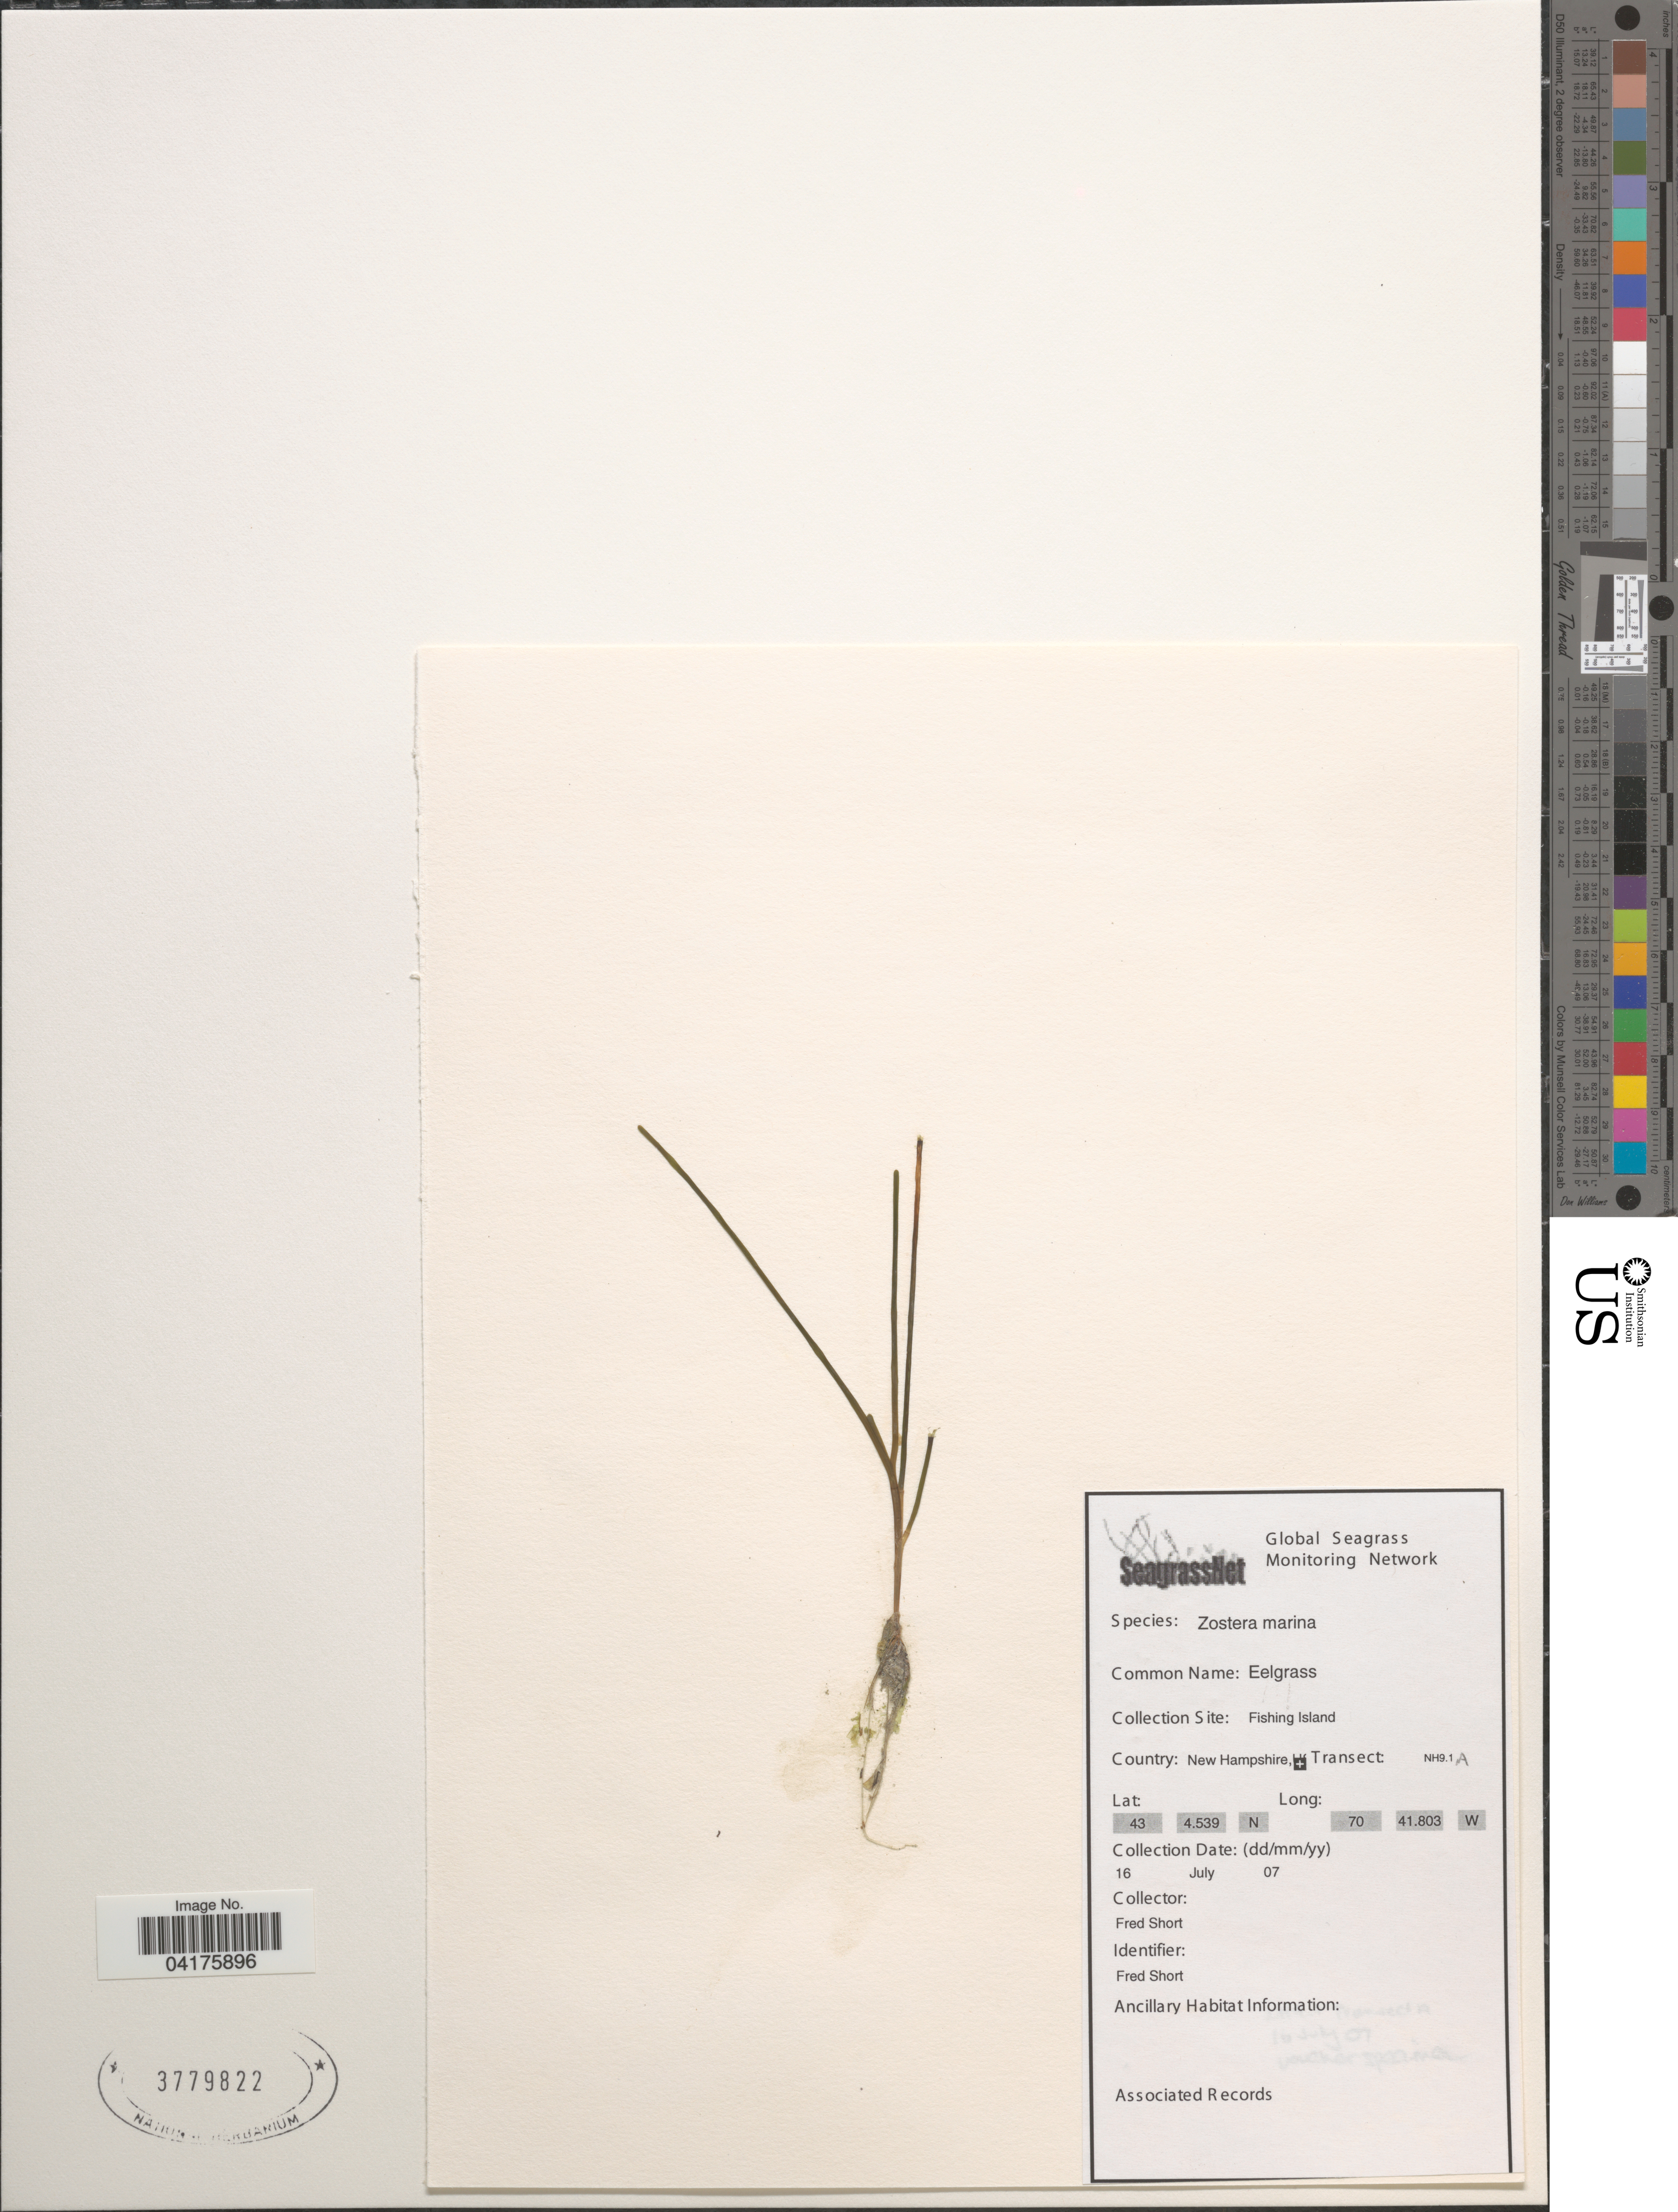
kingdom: Plantae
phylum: Tracheophyta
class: Liliopsida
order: Alismatales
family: Zosteraceae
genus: Zostera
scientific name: Zostera marina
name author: L.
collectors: F. Short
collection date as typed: Transcribed d/m/y: 16/7/7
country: United States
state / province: New Hampshire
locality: Fishing Island.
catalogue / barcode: US 3779822